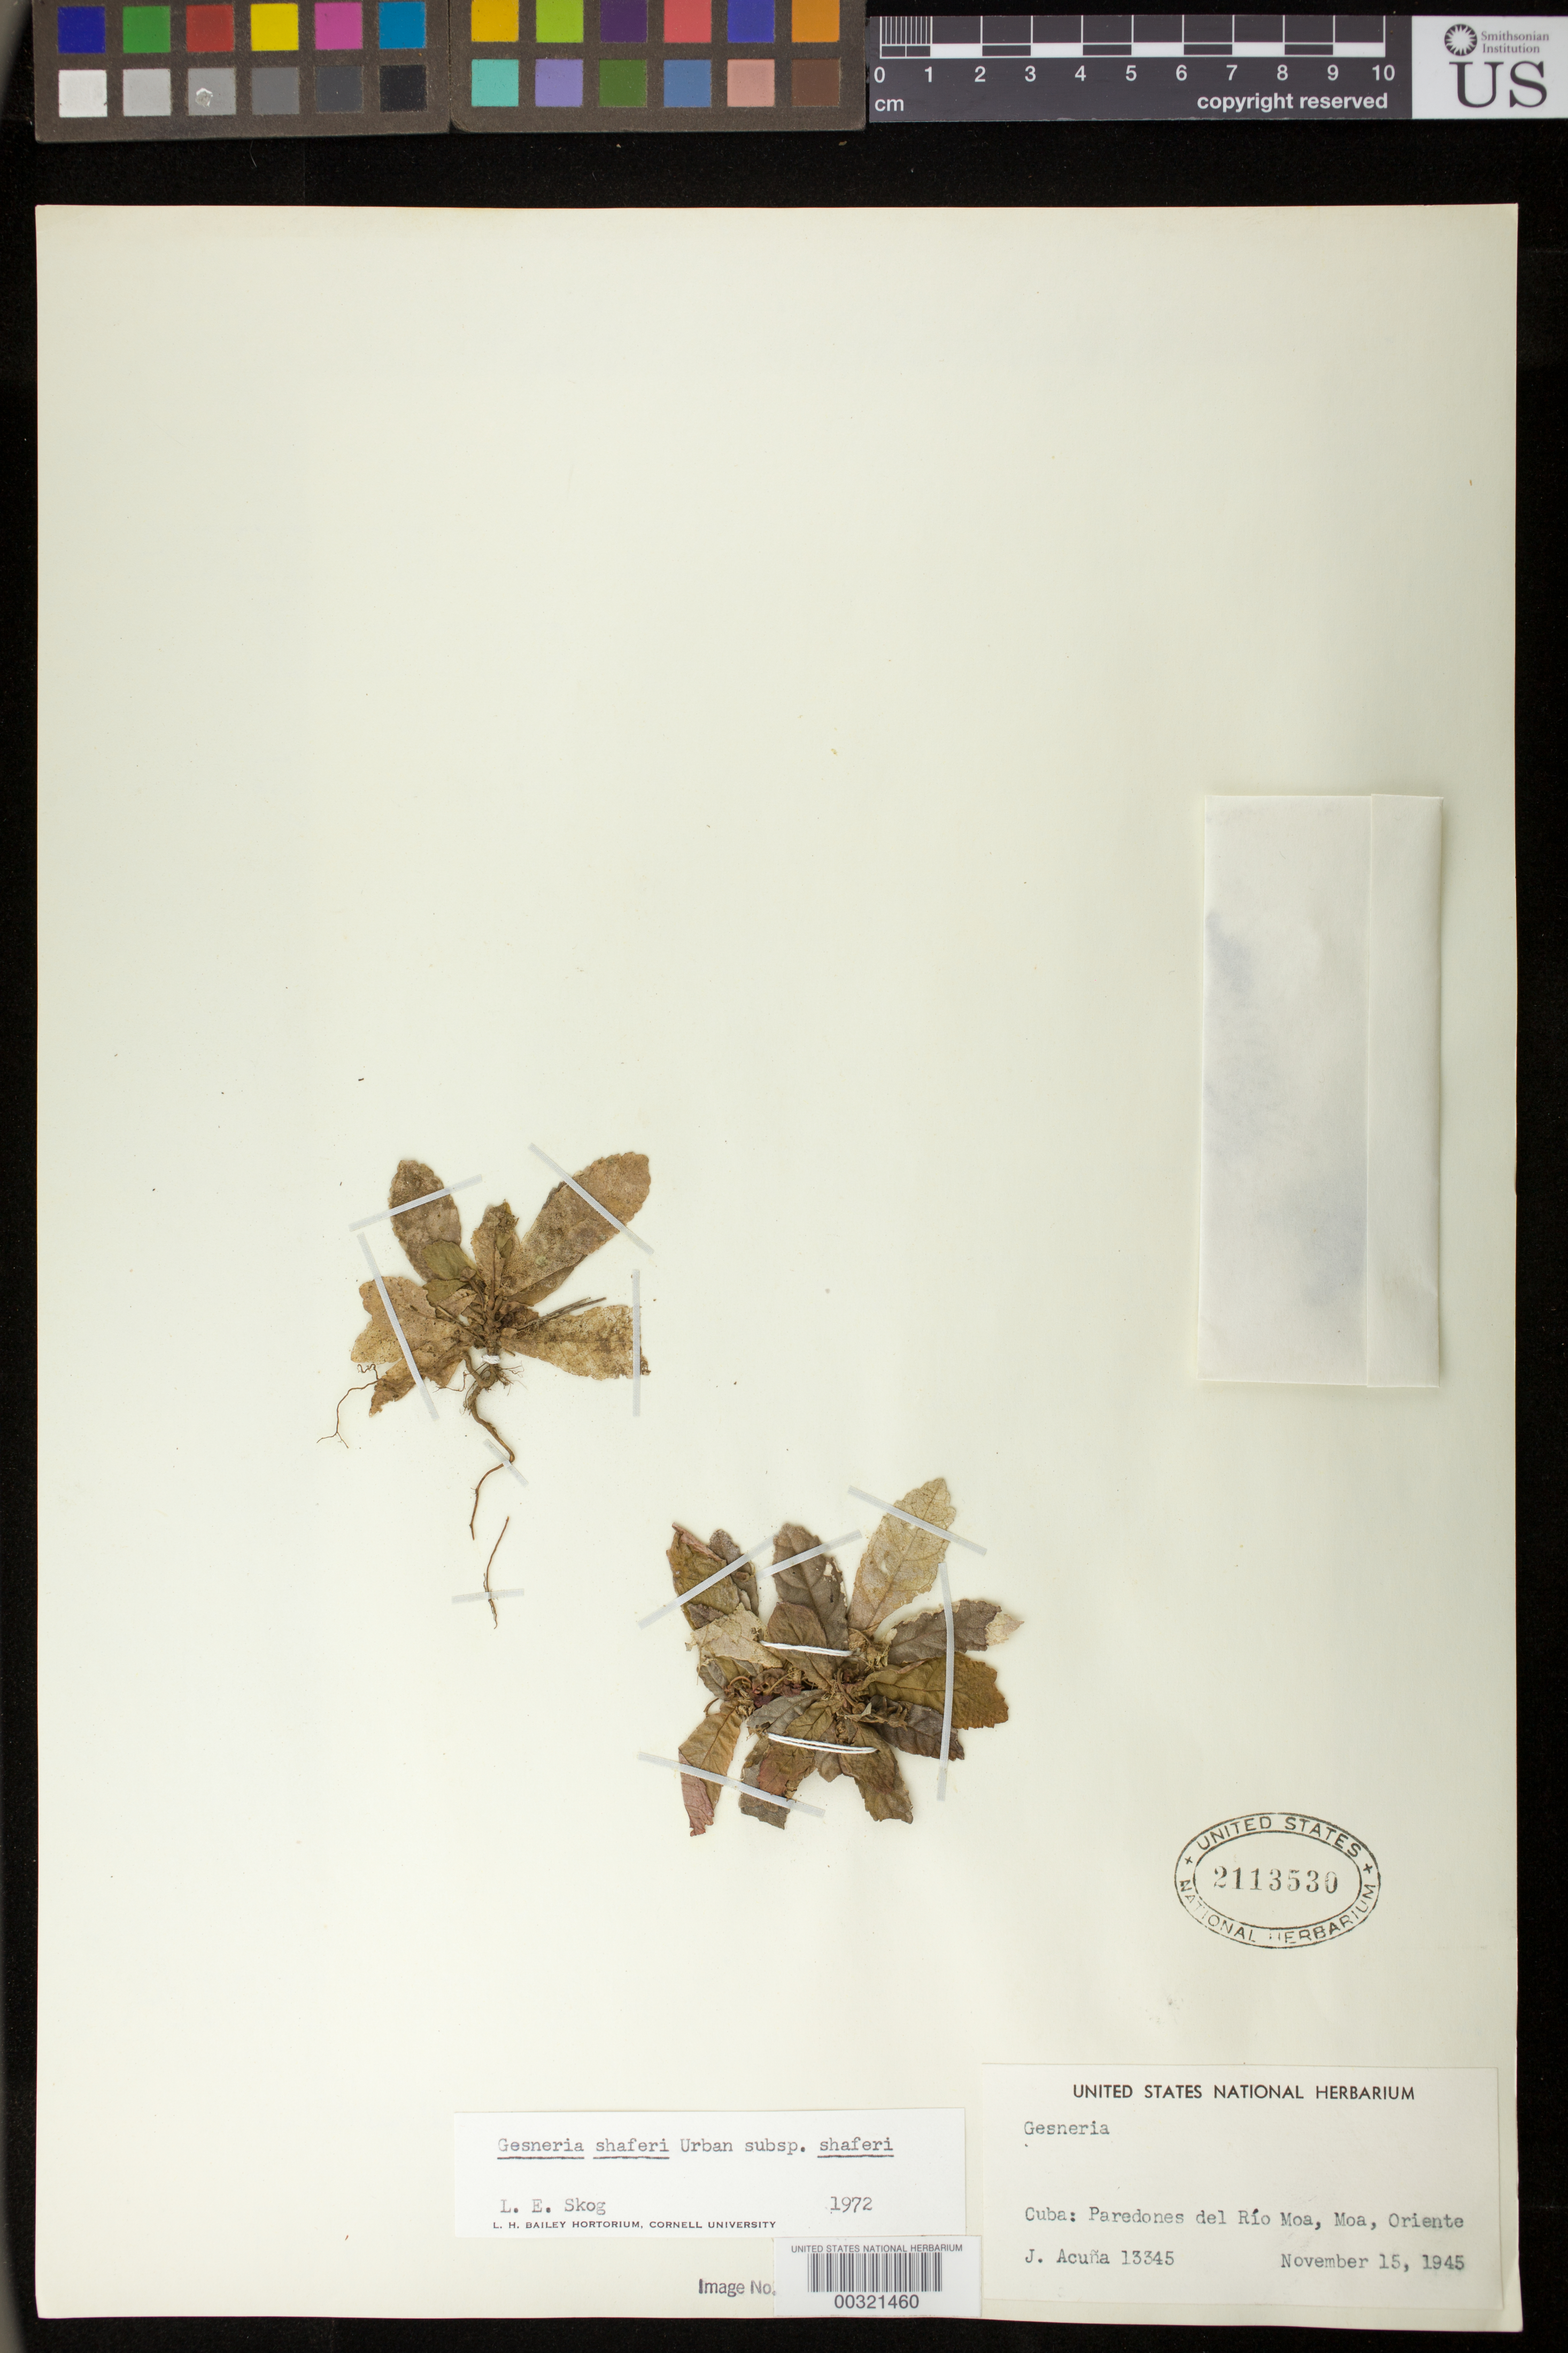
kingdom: Plantae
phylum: Tracheophyta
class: Magnoliopsida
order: Lamiales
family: Gesneriaceae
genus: Gesneria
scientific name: Gesneria depressa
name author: (Griseb.) Urb.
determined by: Clark, John L., (UNITED STATES)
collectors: J. Acuña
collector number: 13345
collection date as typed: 15 Nov 1945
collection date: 1945-11-15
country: Cuba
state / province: Oriente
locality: Paredones del Rio Moa, Moa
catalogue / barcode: US 2113530